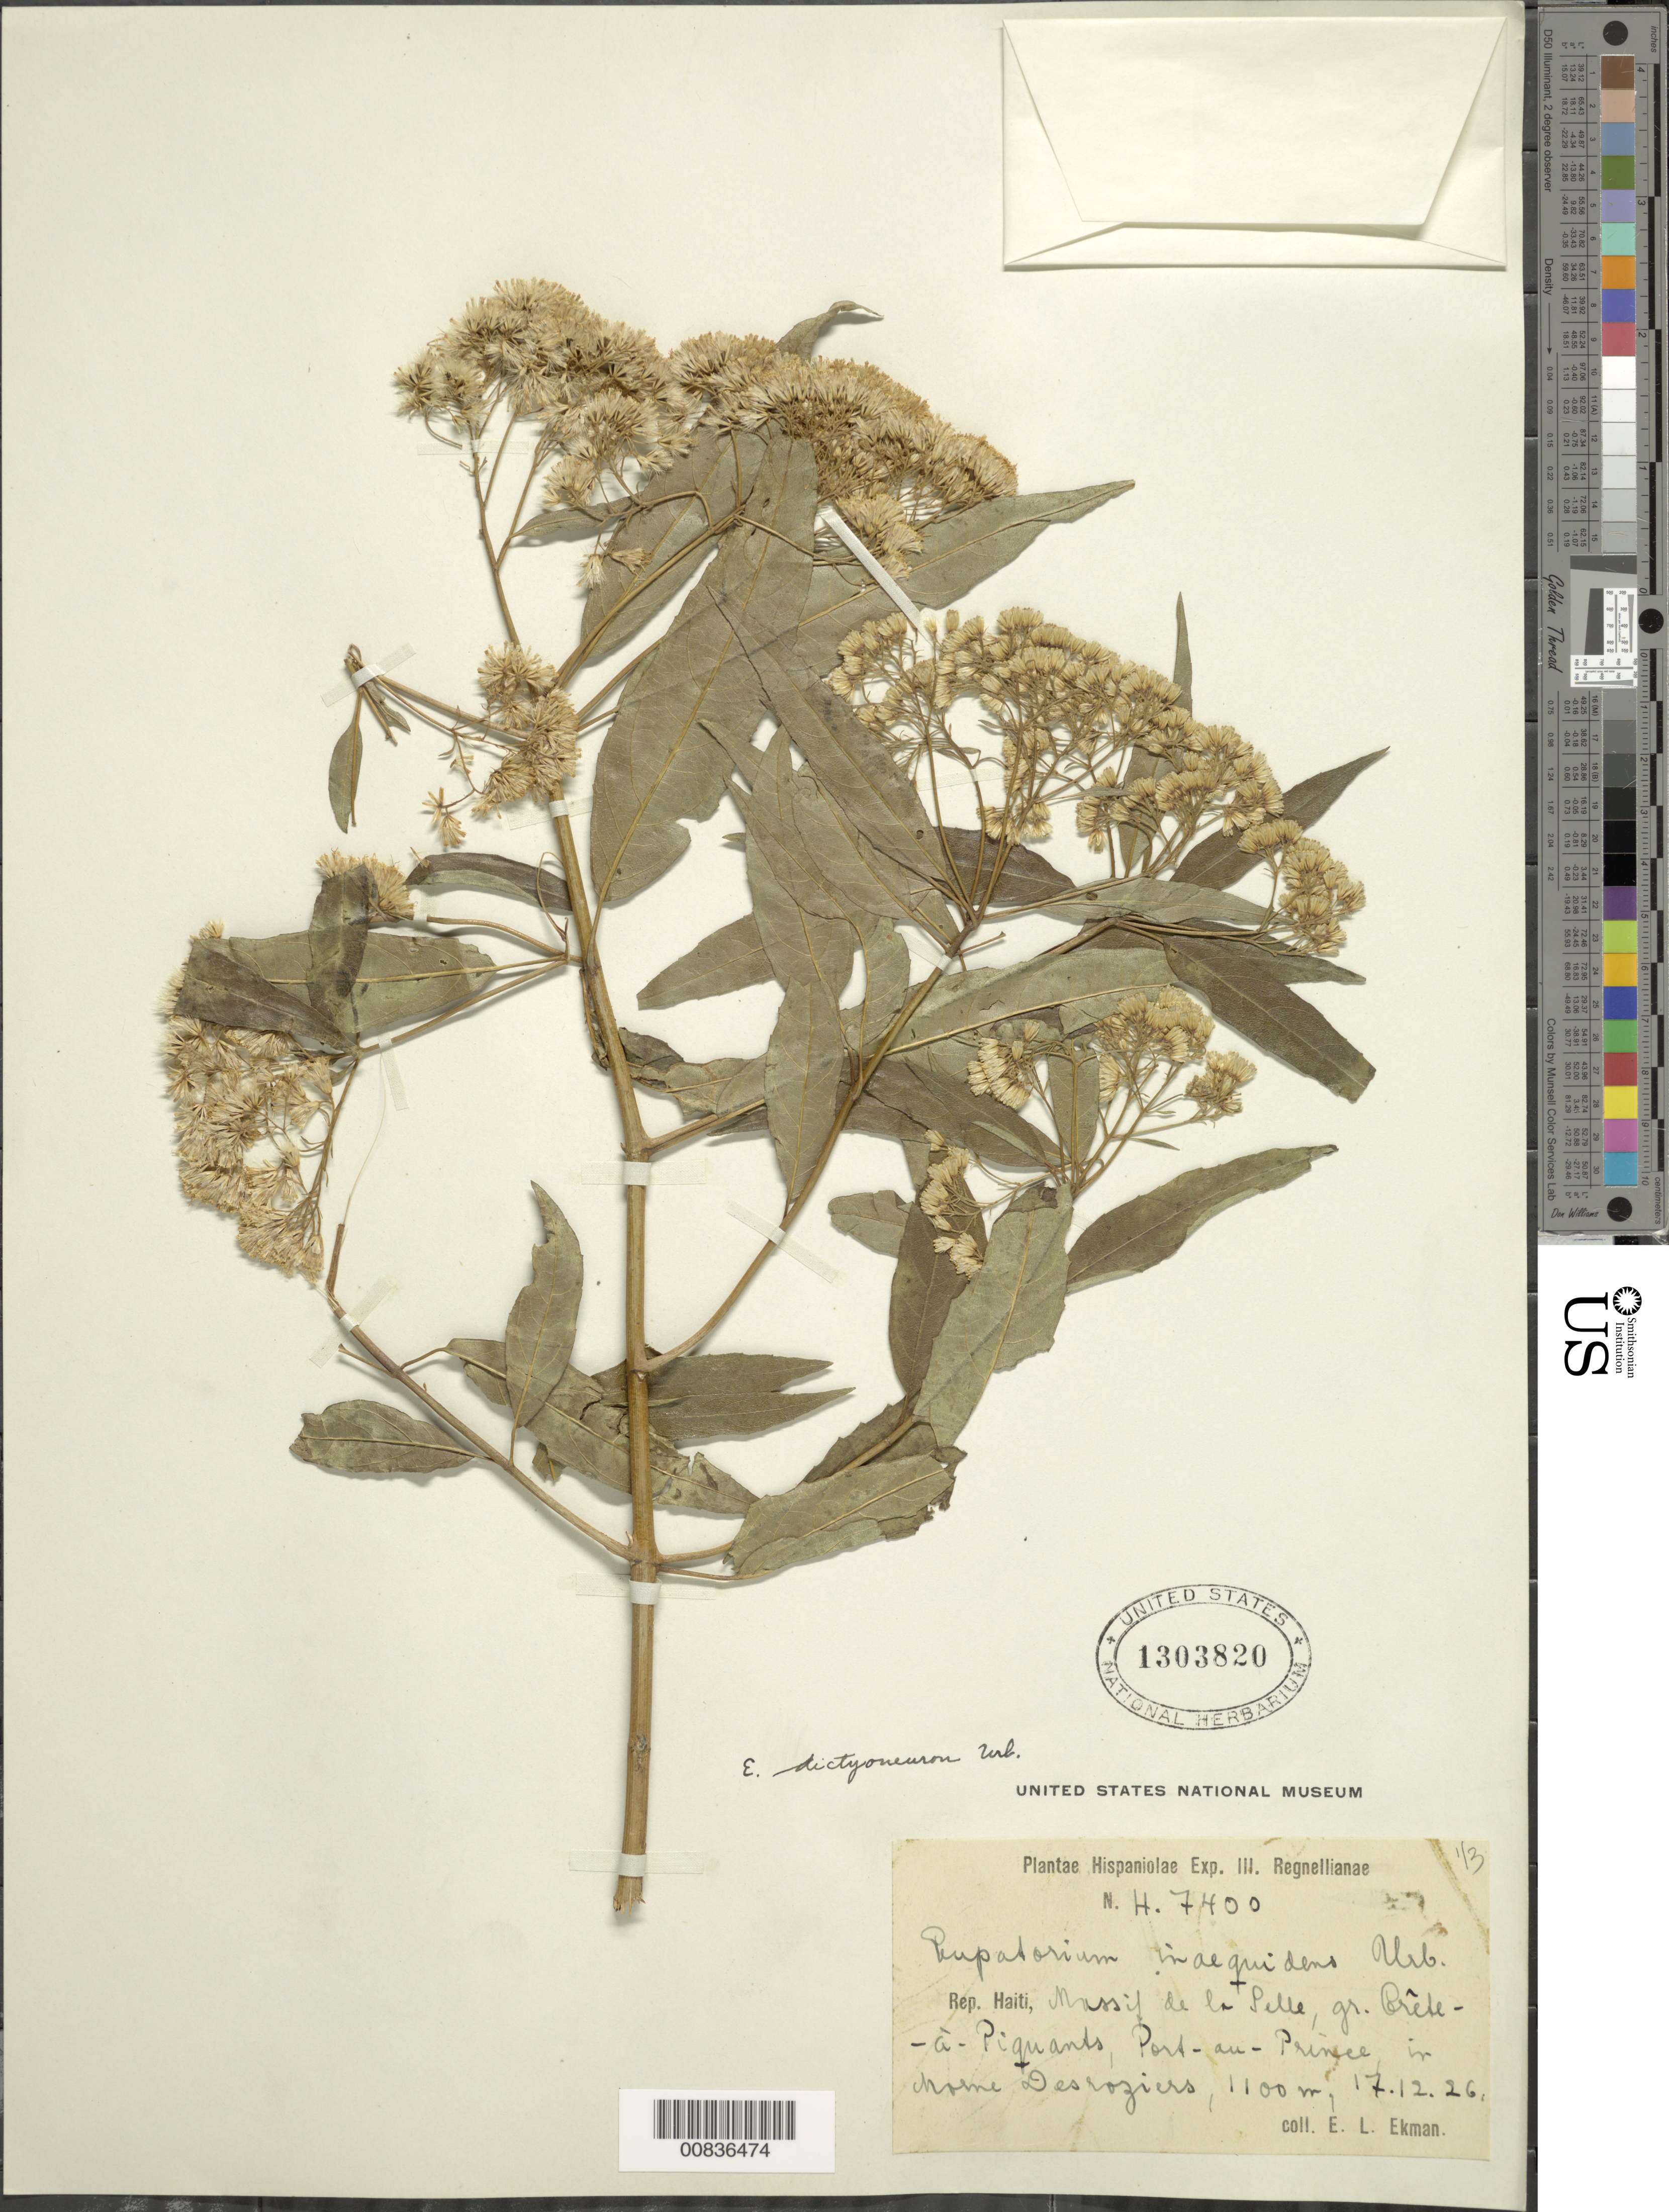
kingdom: Plantae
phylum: Tracheophyta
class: Magnoliopsida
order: Asterales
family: Asteraceae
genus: Ageratina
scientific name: Ageratina dictyoneura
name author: (Urb.) R.M. King & H. Rob.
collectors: E. L. Ekman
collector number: H 7400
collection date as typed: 17 Dec 1926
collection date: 1926-12-17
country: Haiti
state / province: Ouest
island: Hispaniola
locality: Massif de la Selle, gr. Crête-à-Piquants, Port-au-Prince, in Morne Desroziers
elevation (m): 1100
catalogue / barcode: US 1303820